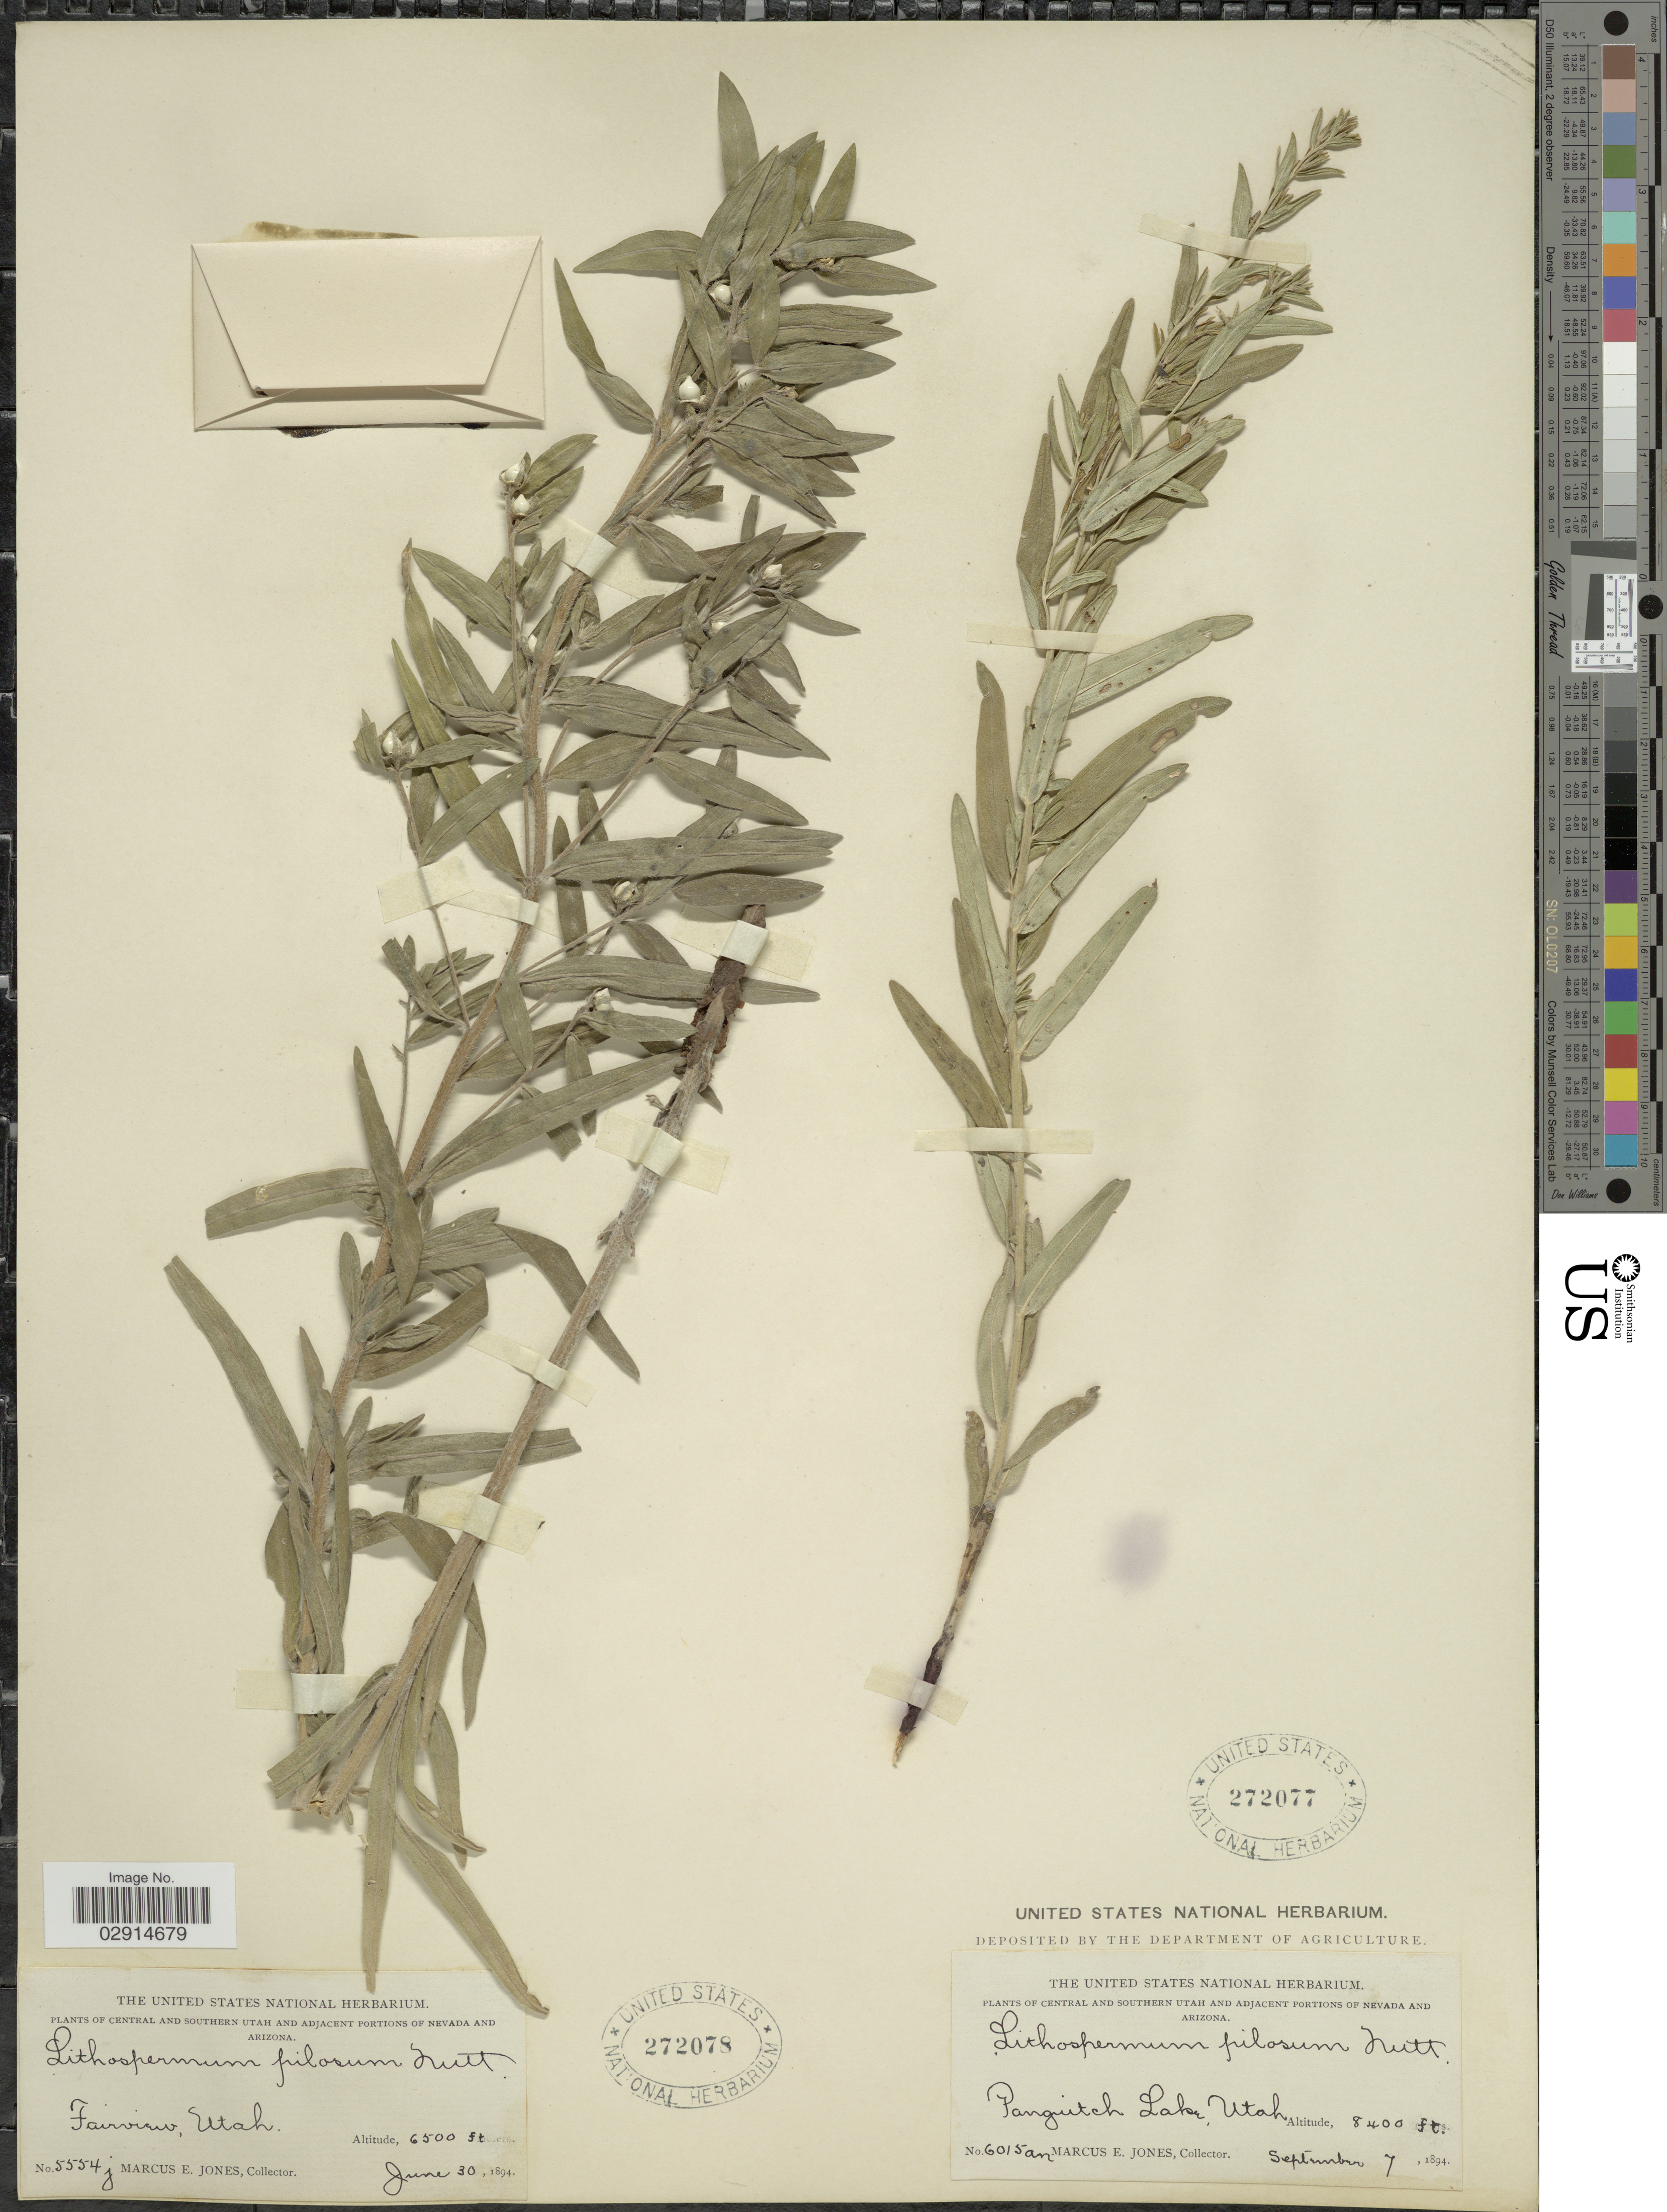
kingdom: Plantae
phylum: Tracheophyta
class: Magnoliopsida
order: Boraginales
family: Boraginaceae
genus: Lithospermum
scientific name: Lithospermum ruderale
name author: Douglas ex Lehm.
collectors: M. E. Jones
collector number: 5554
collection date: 1894-06-30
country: United States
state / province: Utah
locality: Central and Southern Utah. Fairview.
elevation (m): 1981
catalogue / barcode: US 272078-2